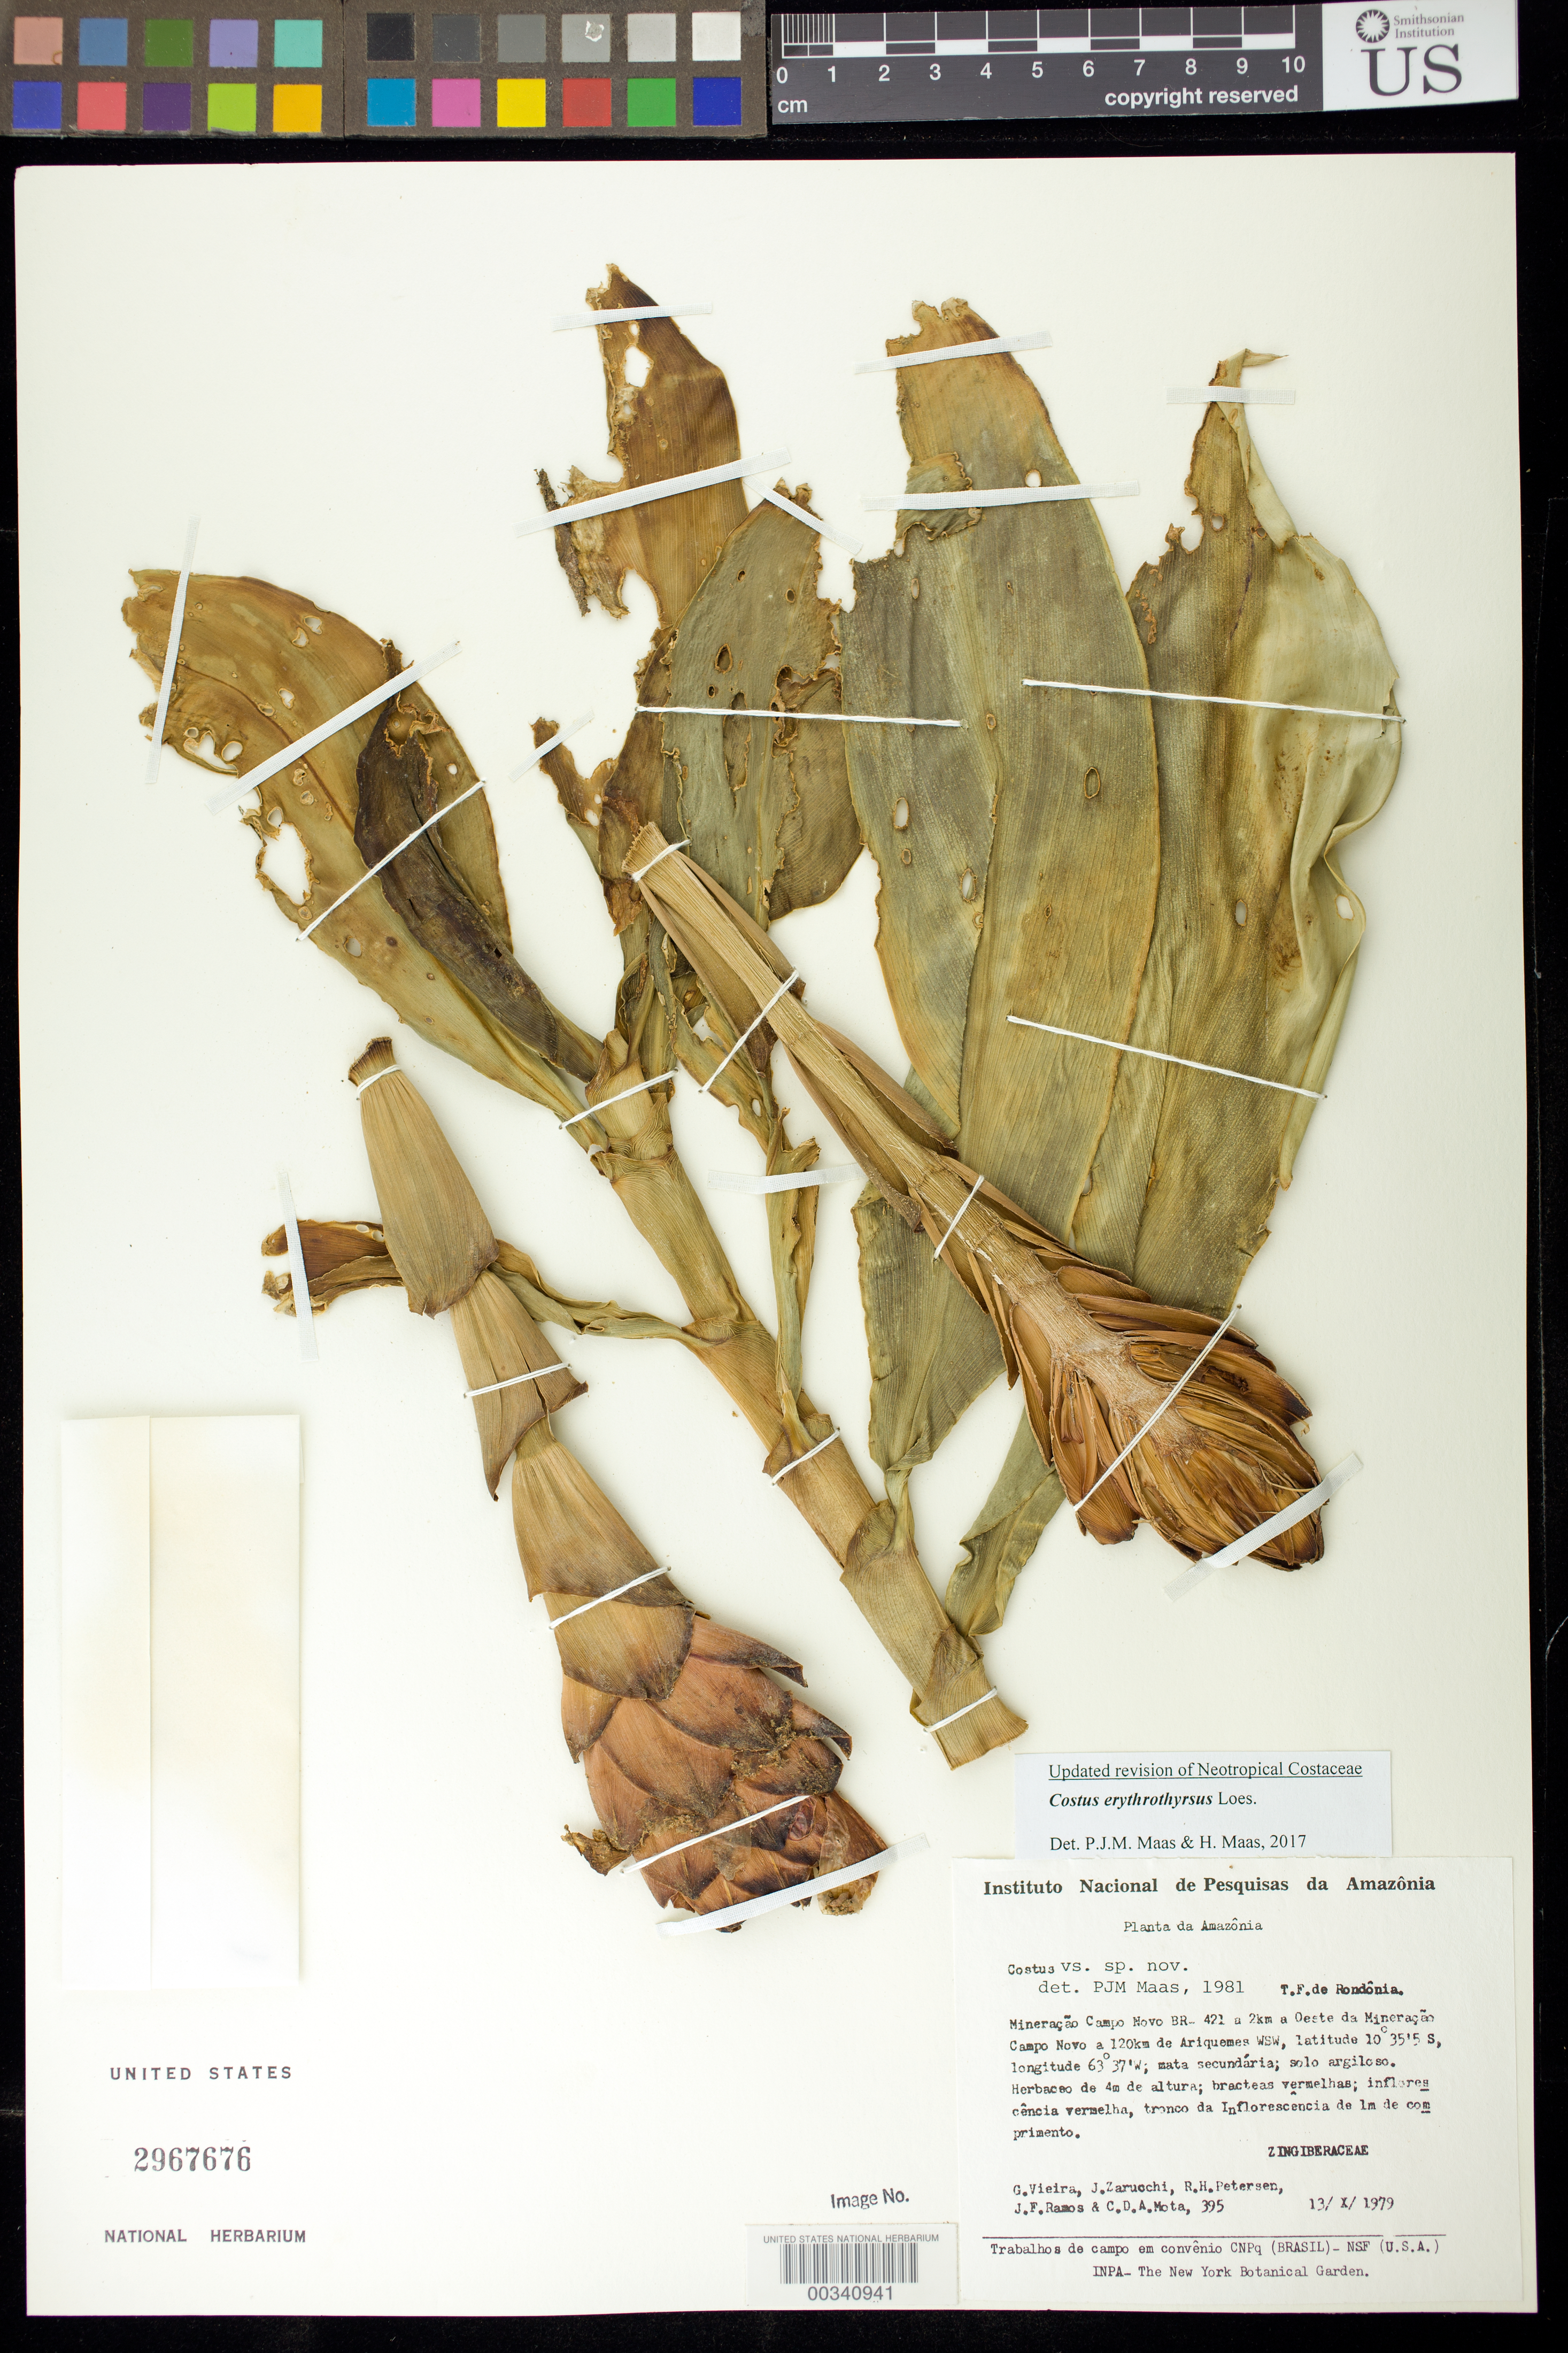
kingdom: Plantae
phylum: Tracheophyta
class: Liliopsida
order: Zingiberales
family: Costaceae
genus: Costus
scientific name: Costus erythrothyrsus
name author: Loes.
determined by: Maas, Paul J.; Maas, H.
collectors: M. G. Vieira, J. L. Zarucchi, R. H. Petersen, J. F. Ramos & C. D. A. Mota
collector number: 395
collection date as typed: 13 Oct 1979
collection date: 1979-10-13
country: Brazil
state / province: Rondônia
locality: Planta da amazonia, mineracao campo novo br-421 a 2 km a oeste da mineracao campo novo a 120 km de ariquemes wsw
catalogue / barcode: US 2967676